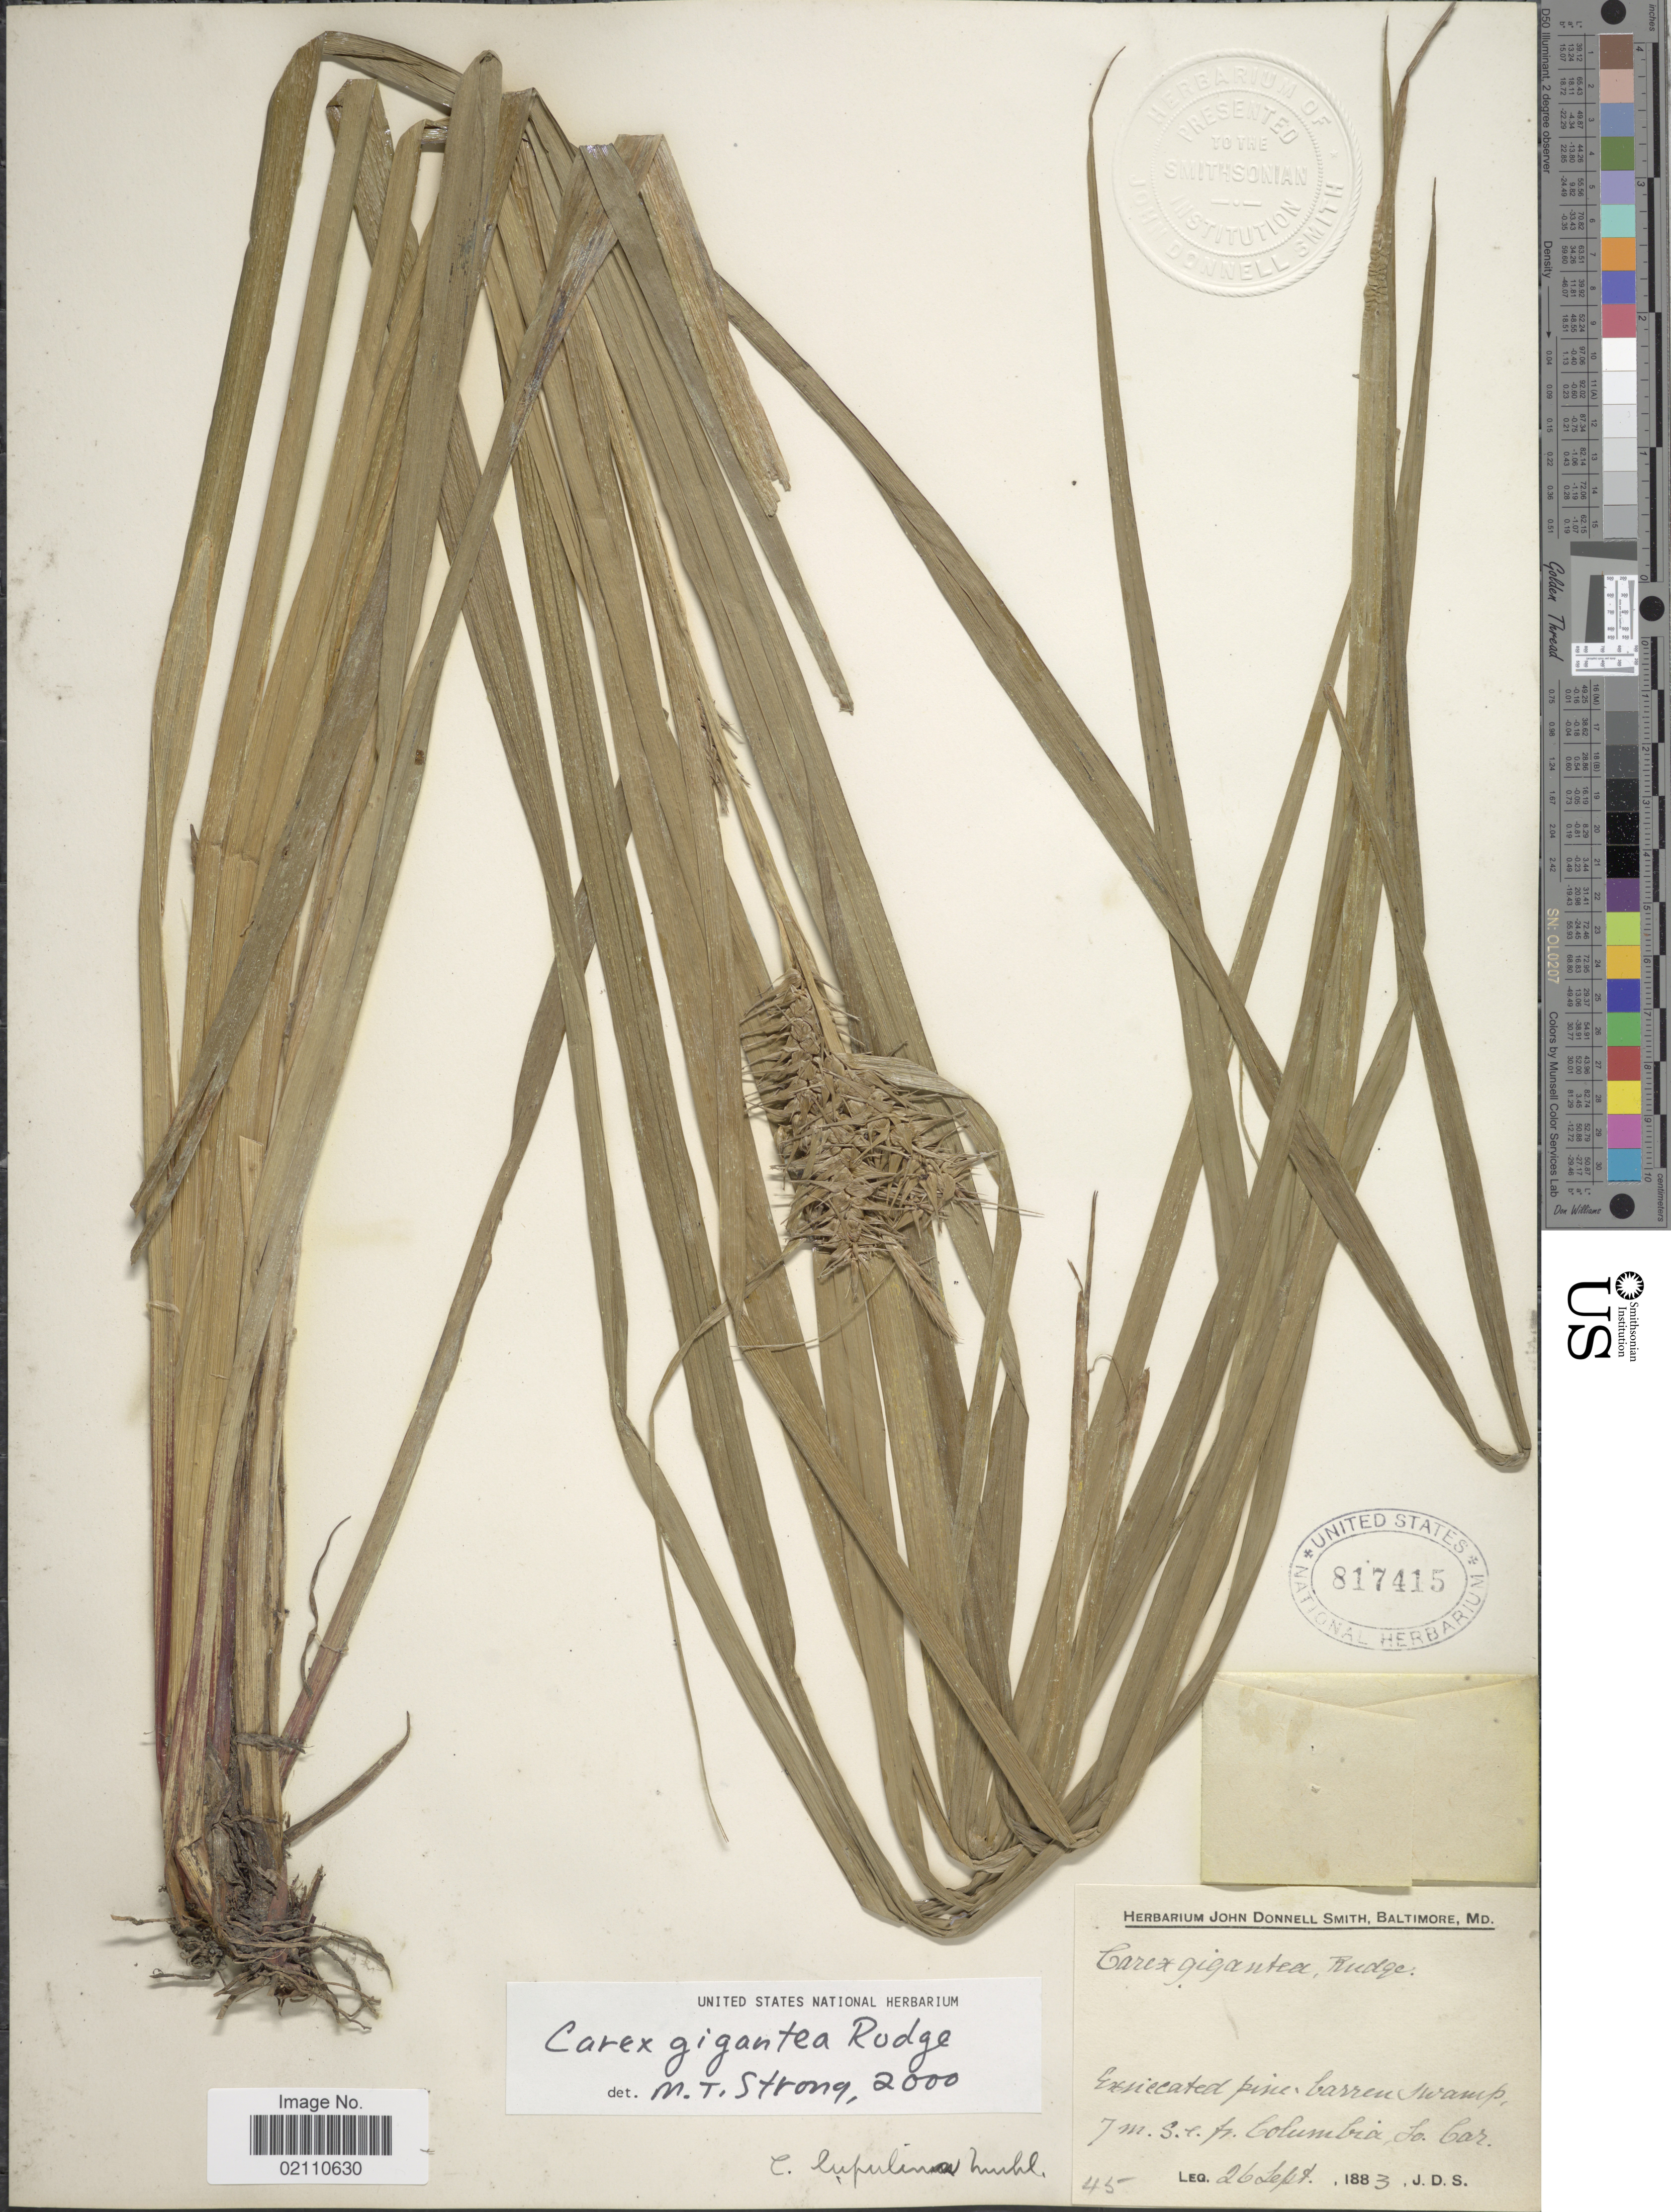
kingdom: Plantae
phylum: Tracheophyta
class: Liliopsida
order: Poales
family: Cyperaceae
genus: Carex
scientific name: Carex gigantea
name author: Rudge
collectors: J. Donnell Smith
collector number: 45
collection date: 1883-09-26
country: United States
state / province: South Carolina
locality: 7 m s.e. fr. Columbia. So. Car.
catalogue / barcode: US 817415